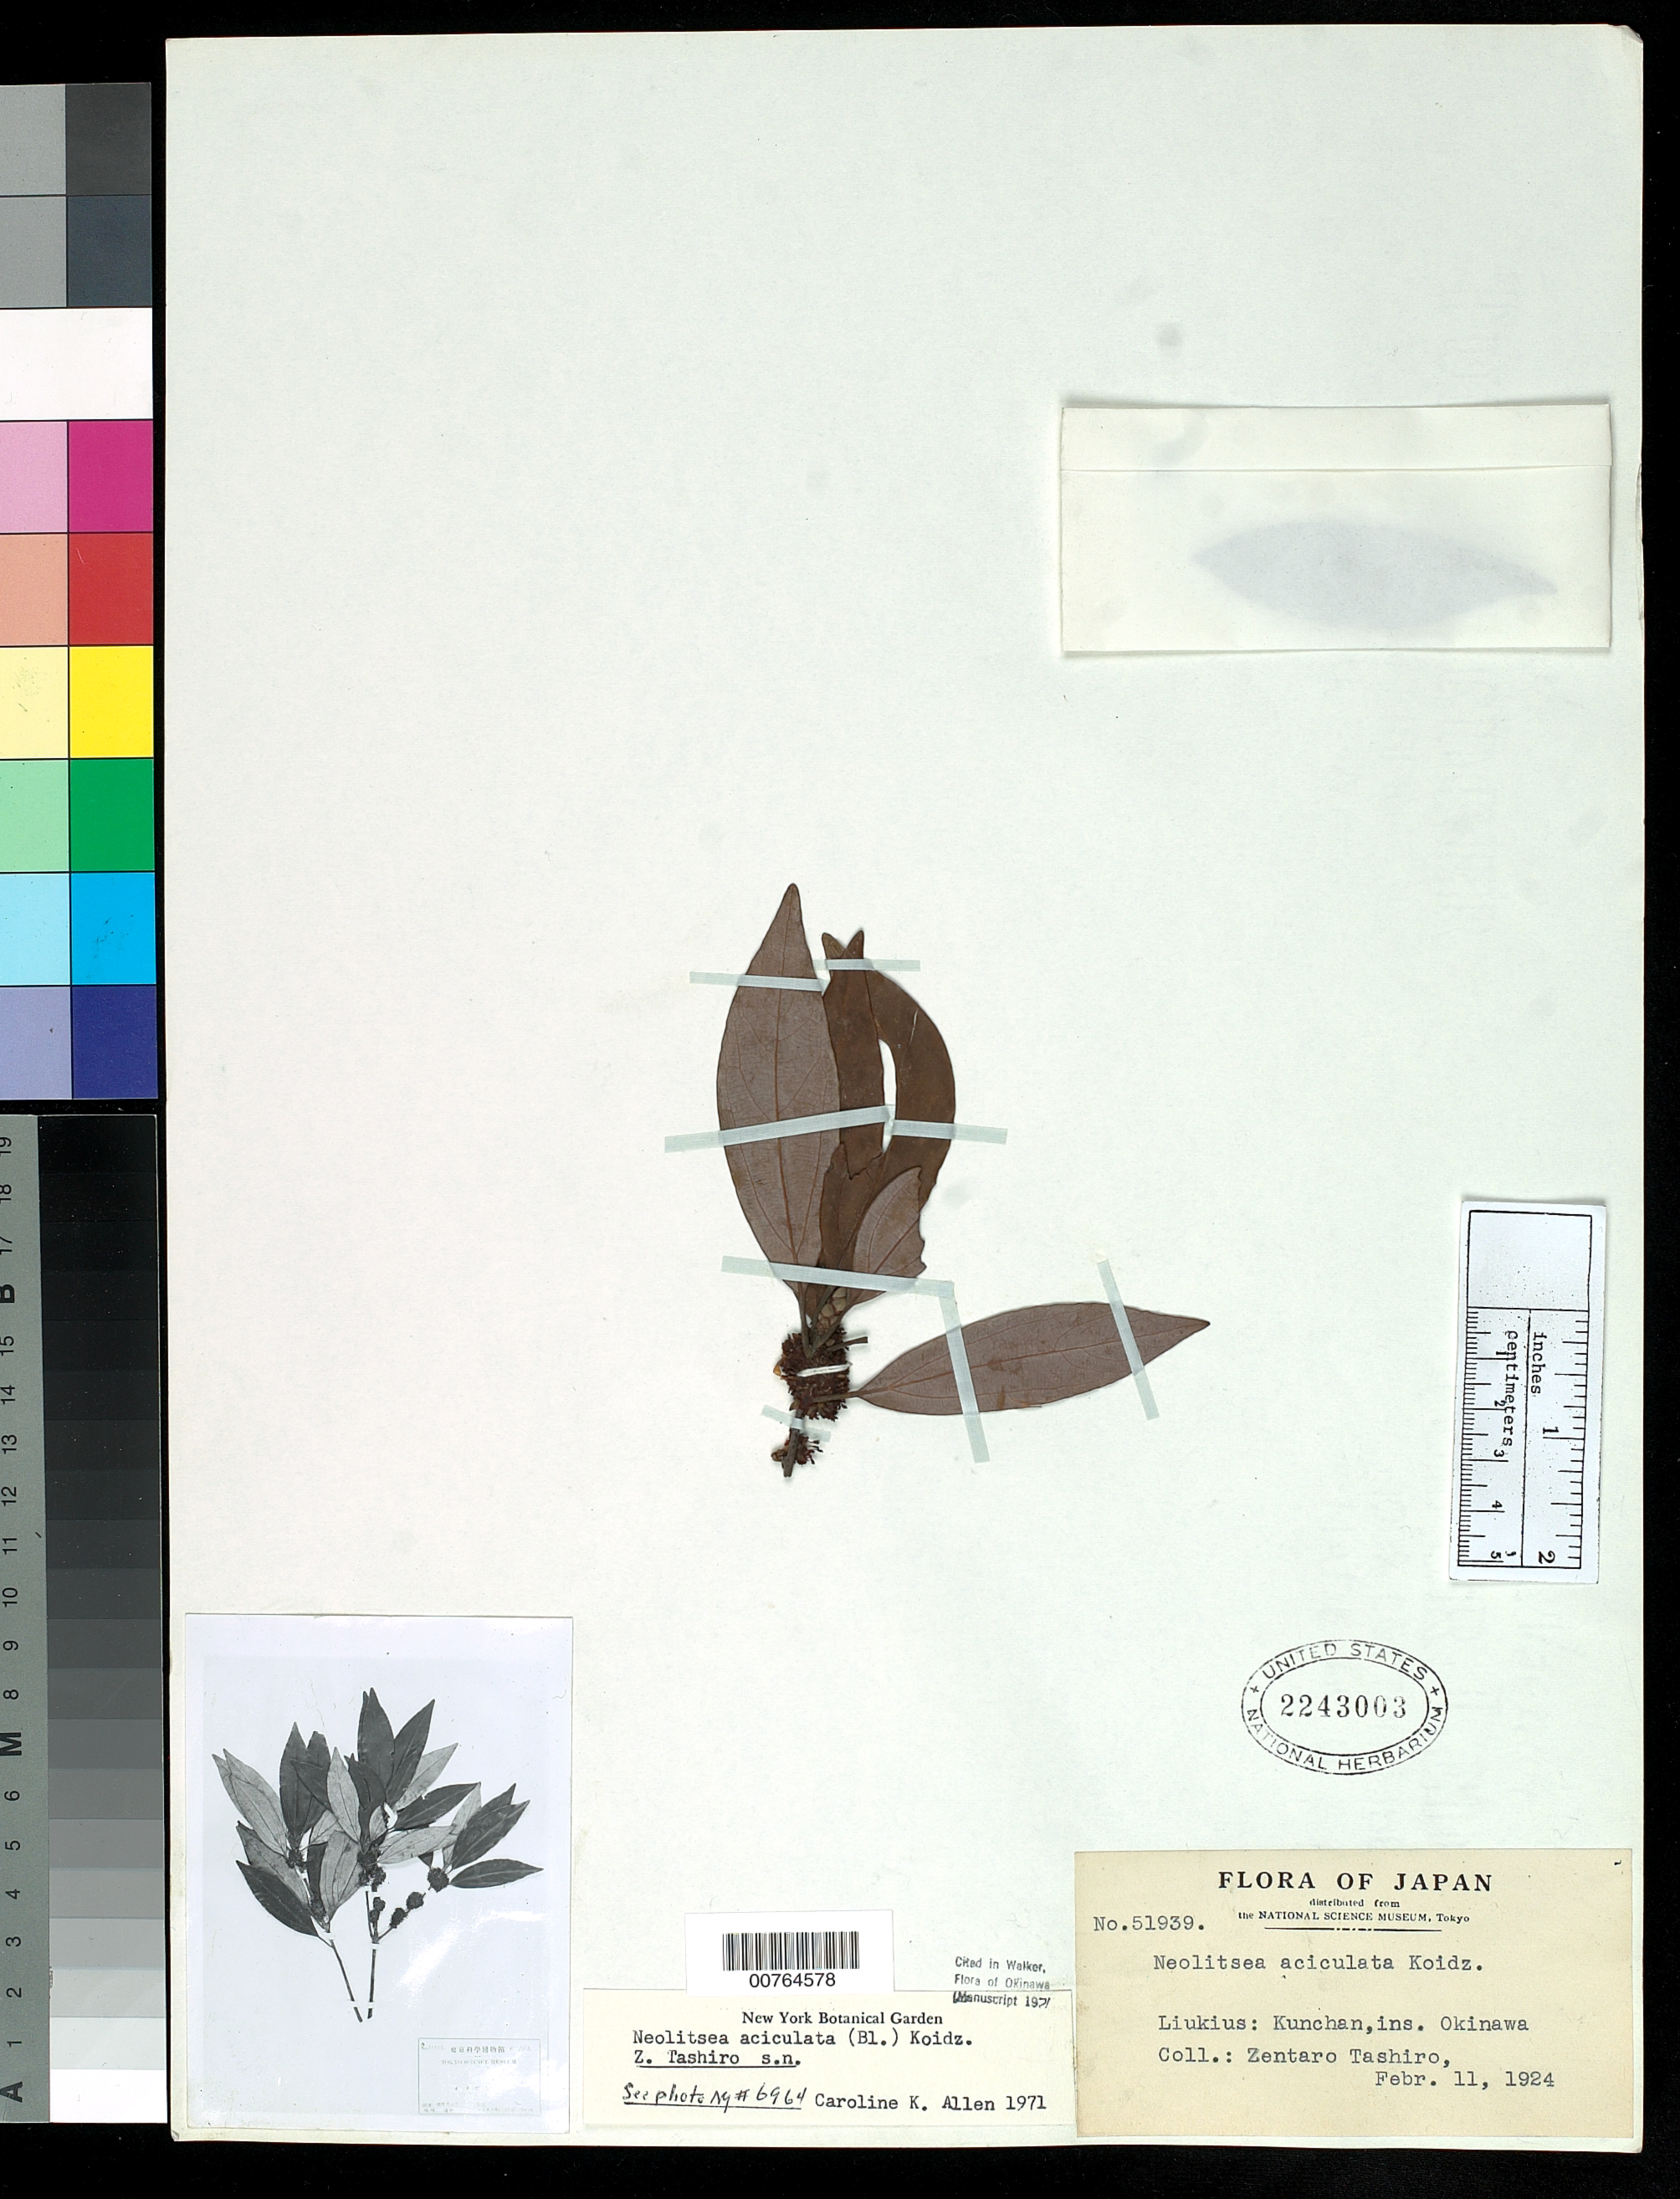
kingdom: Plantae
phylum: Tracheophyta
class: Magnoliopsida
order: Laurales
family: Lauraceae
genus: Neolitsea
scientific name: Neolitsea aciculata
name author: (Blume) Koidz.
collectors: Z. Tashiro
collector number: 51939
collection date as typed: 11 Feb 1924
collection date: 1924-02-11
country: Japan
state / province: Okinawa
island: Okinawa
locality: Liukius, Kunchan, Okinawa.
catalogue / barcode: US 2243003